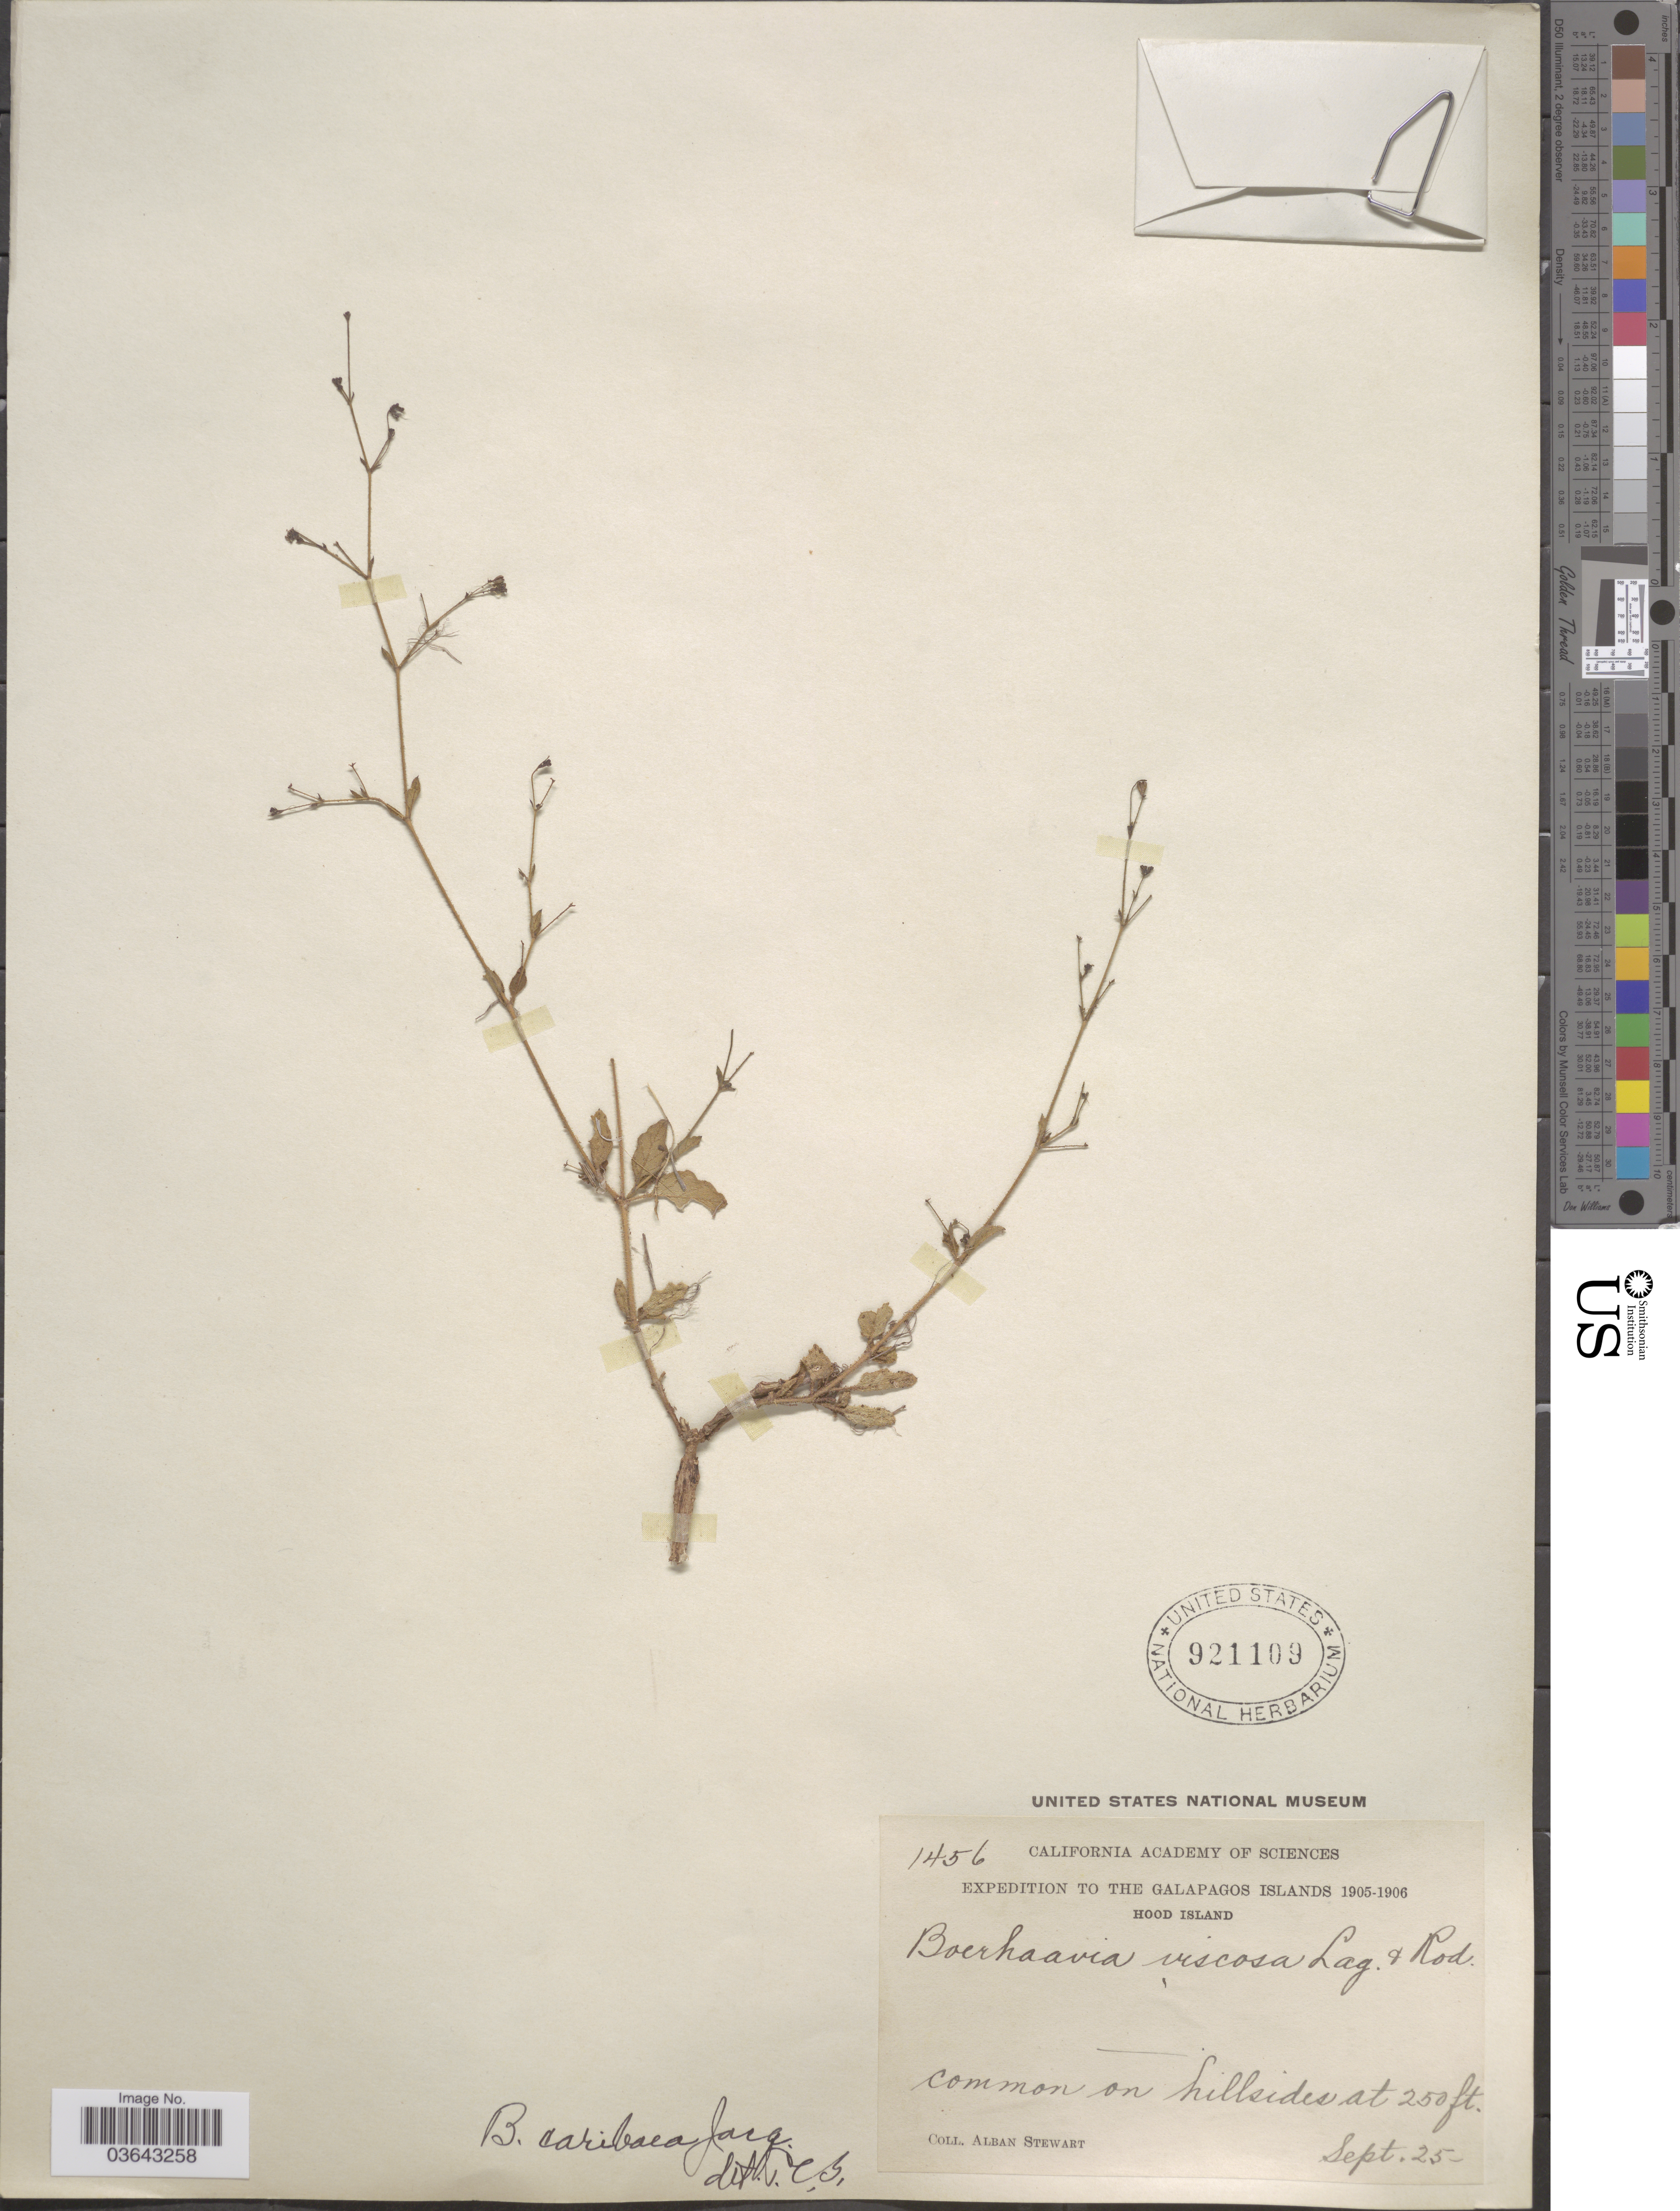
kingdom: Plantae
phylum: Tracheophyta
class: Magnoliopsida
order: Caryophyllales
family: Nyctaginaceae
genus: Boerhavia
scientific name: Boerhavia diffusa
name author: L.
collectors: A. Stewart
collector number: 1456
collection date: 1905-09-25/1906-09-25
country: Ecuador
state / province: Colón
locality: The Galapagos Islands. Hood Island. Hillsides.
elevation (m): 76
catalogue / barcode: US 921109